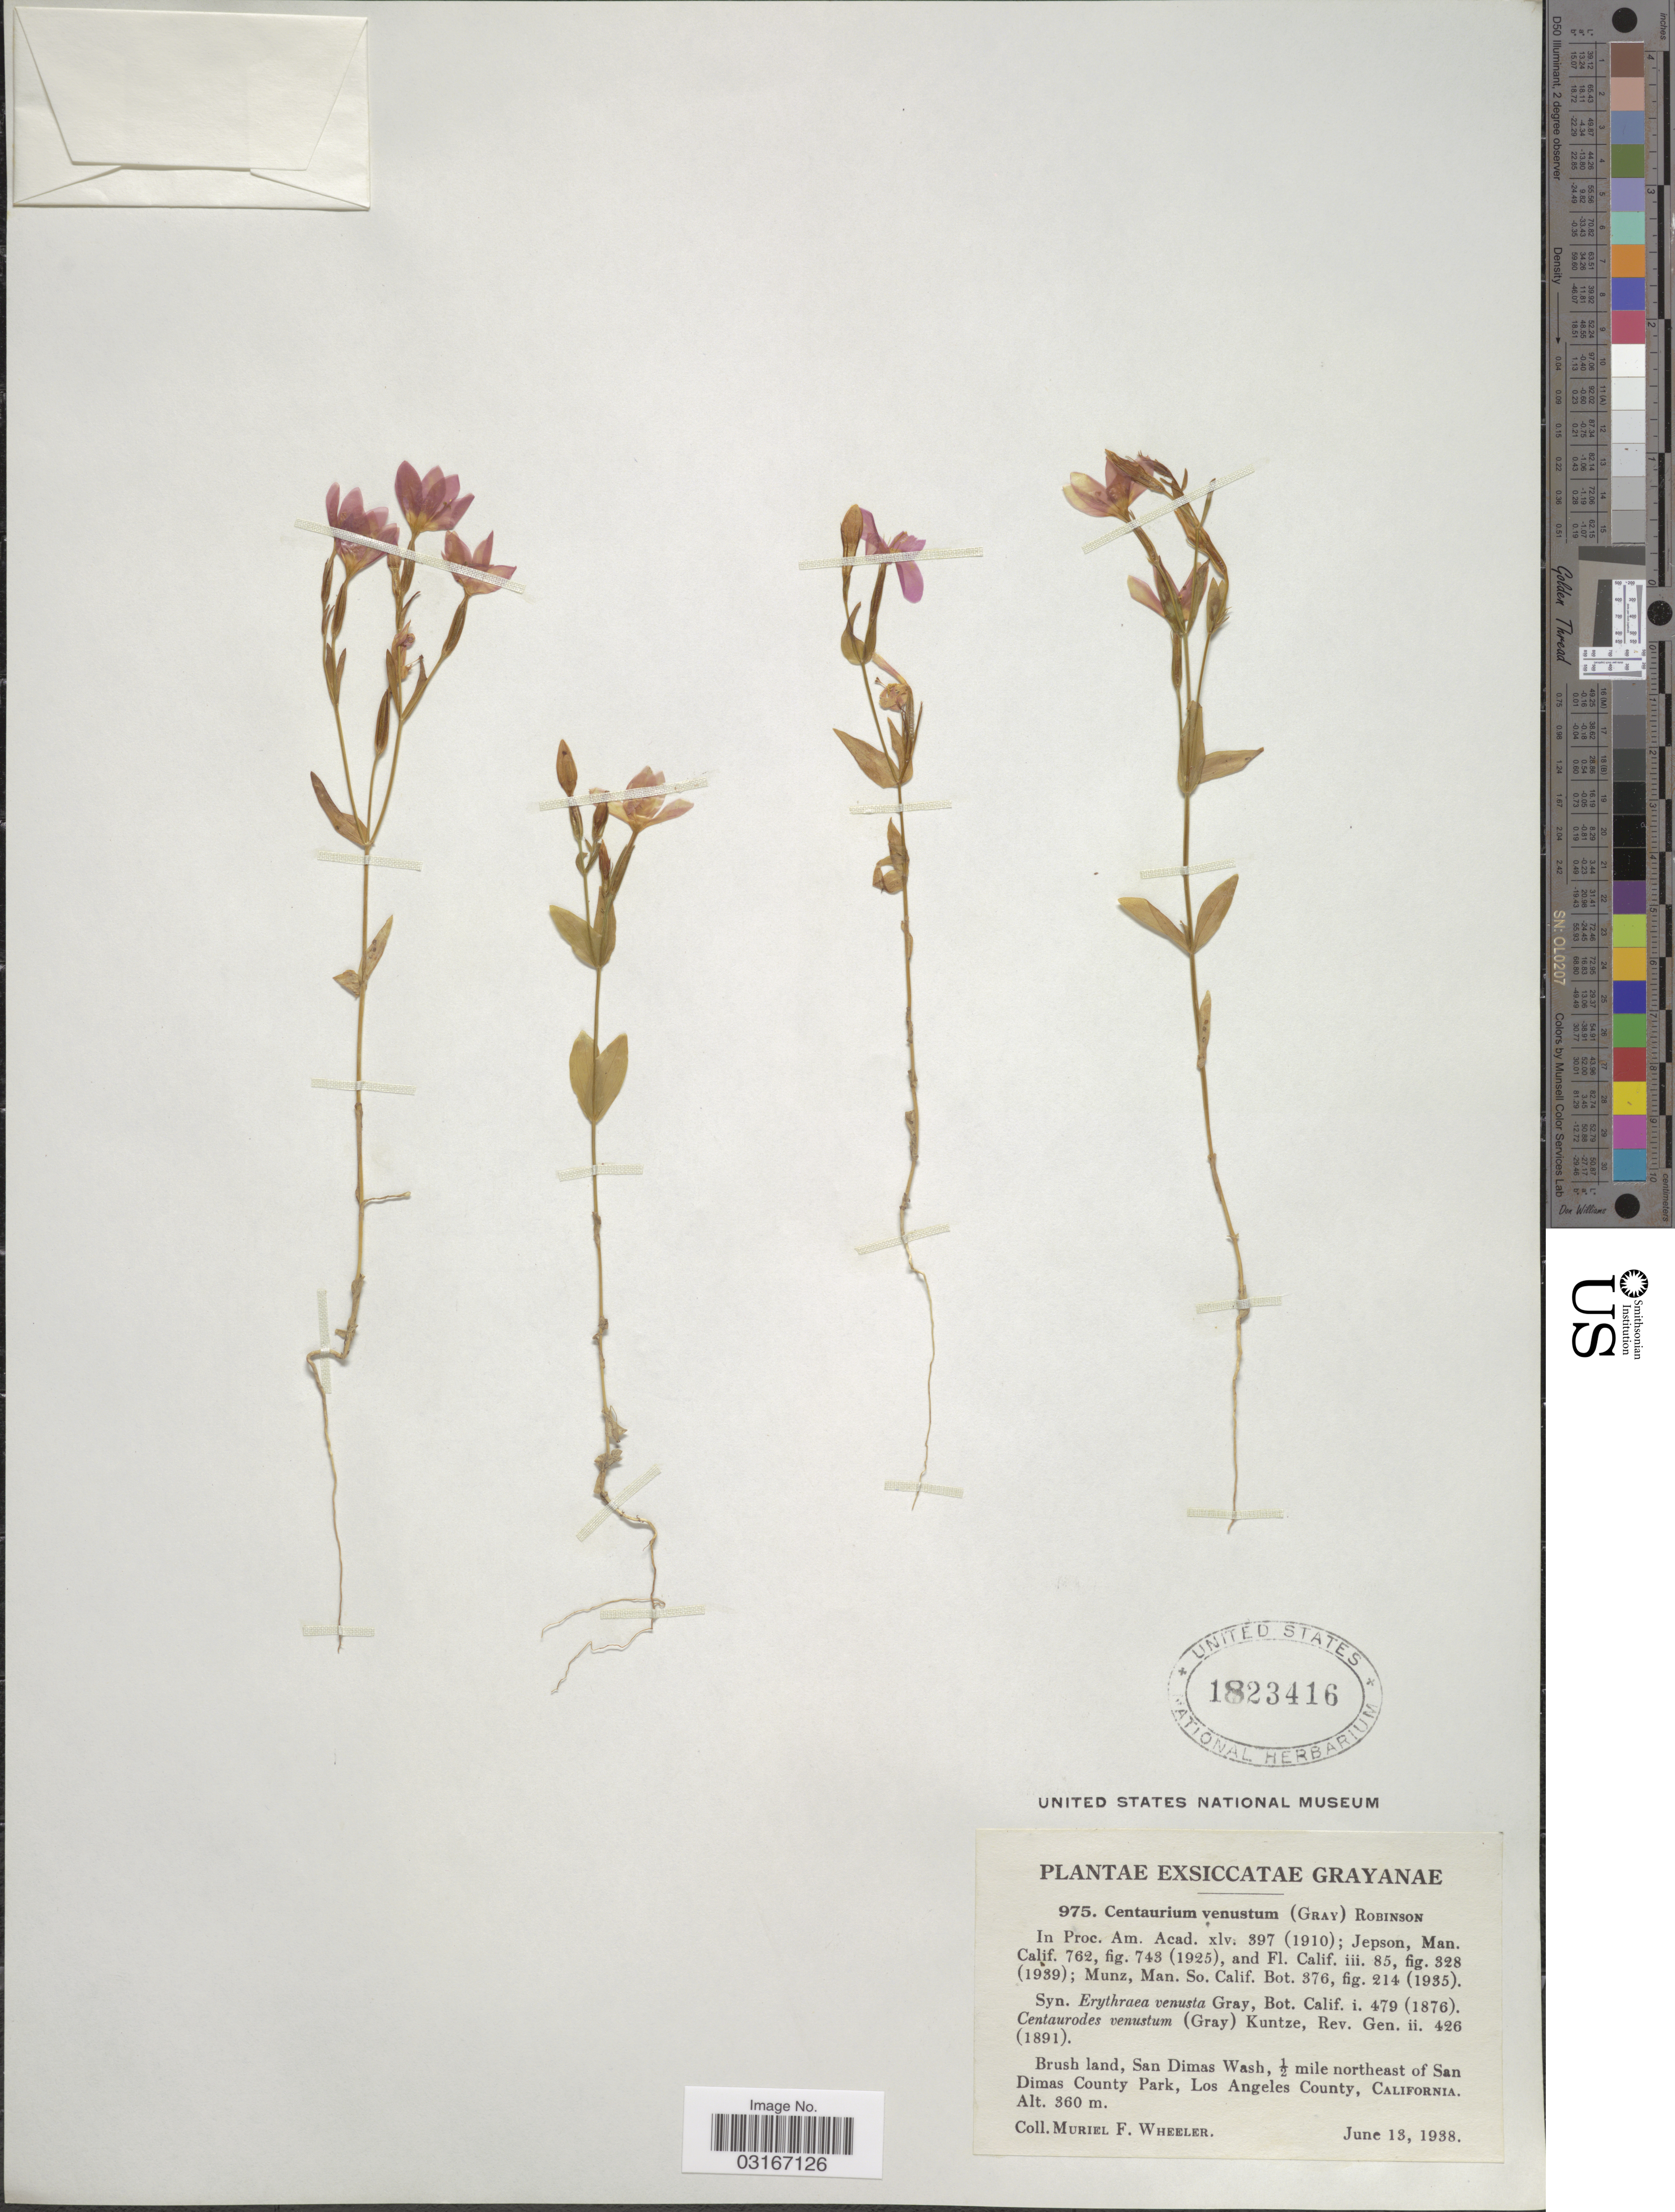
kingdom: Plantae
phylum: Tracheophyta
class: Magnoliopsida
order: Gentianales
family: Gentianaceae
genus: Centaurium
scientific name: Centaurium venustum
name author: (A. Gray) B.L. Rob.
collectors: M. Wheeler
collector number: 975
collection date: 1938-06-13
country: United States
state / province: California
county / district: Los Angeles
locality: Grayanae. Brush land, San Dimas Wash, ½ mile northeast of San Dimas County Park, Los Angeles County.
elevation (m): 360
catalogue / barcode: US 1823416